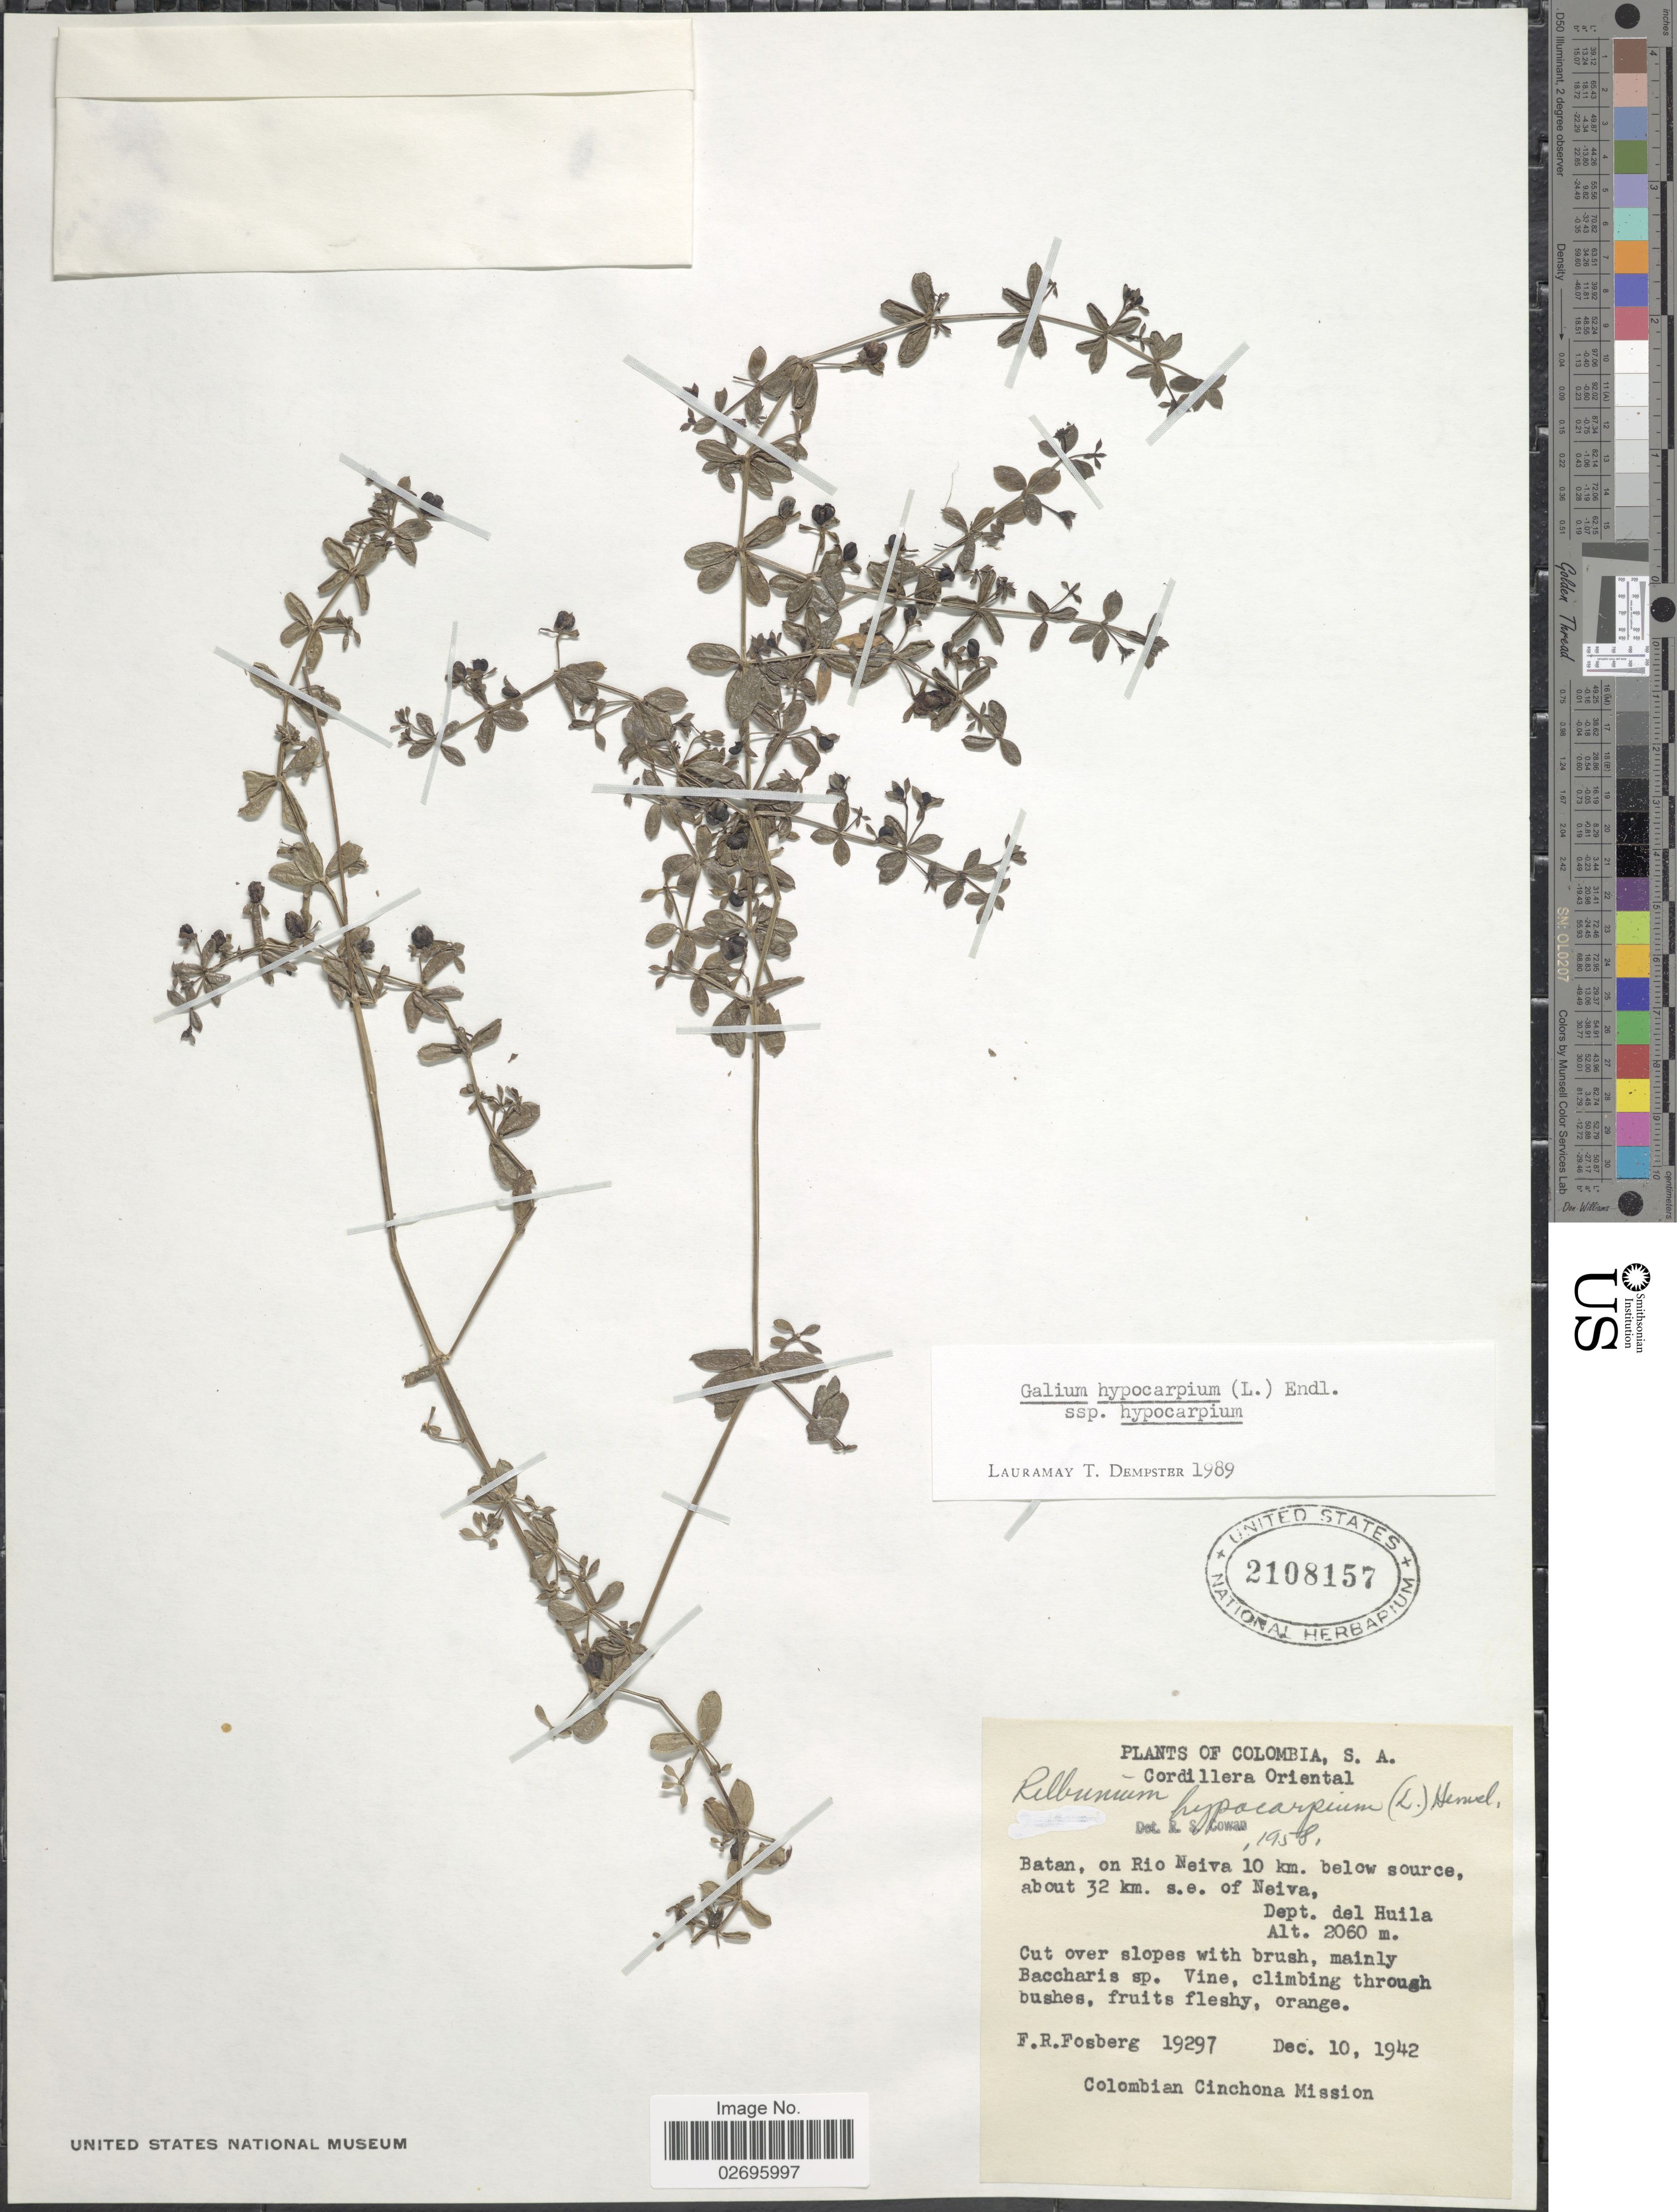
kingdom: Plantae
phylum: Tracheophyta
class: Magnoliopsida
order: Gentianales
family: Rubiaceae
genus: Galium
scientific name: Galium hypocarpium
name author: (L.) Endl. ex Griseb.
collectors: F. R. Fosberg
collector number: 19297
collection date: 1942-12-10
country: Colombia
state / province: Huila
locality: Cordillera Oriental, Batan, on Rio Neiva 10 km below source, about 32 km s.e. of Neiva, Dept. del Huila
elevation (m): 2060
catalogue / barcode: US 2108157